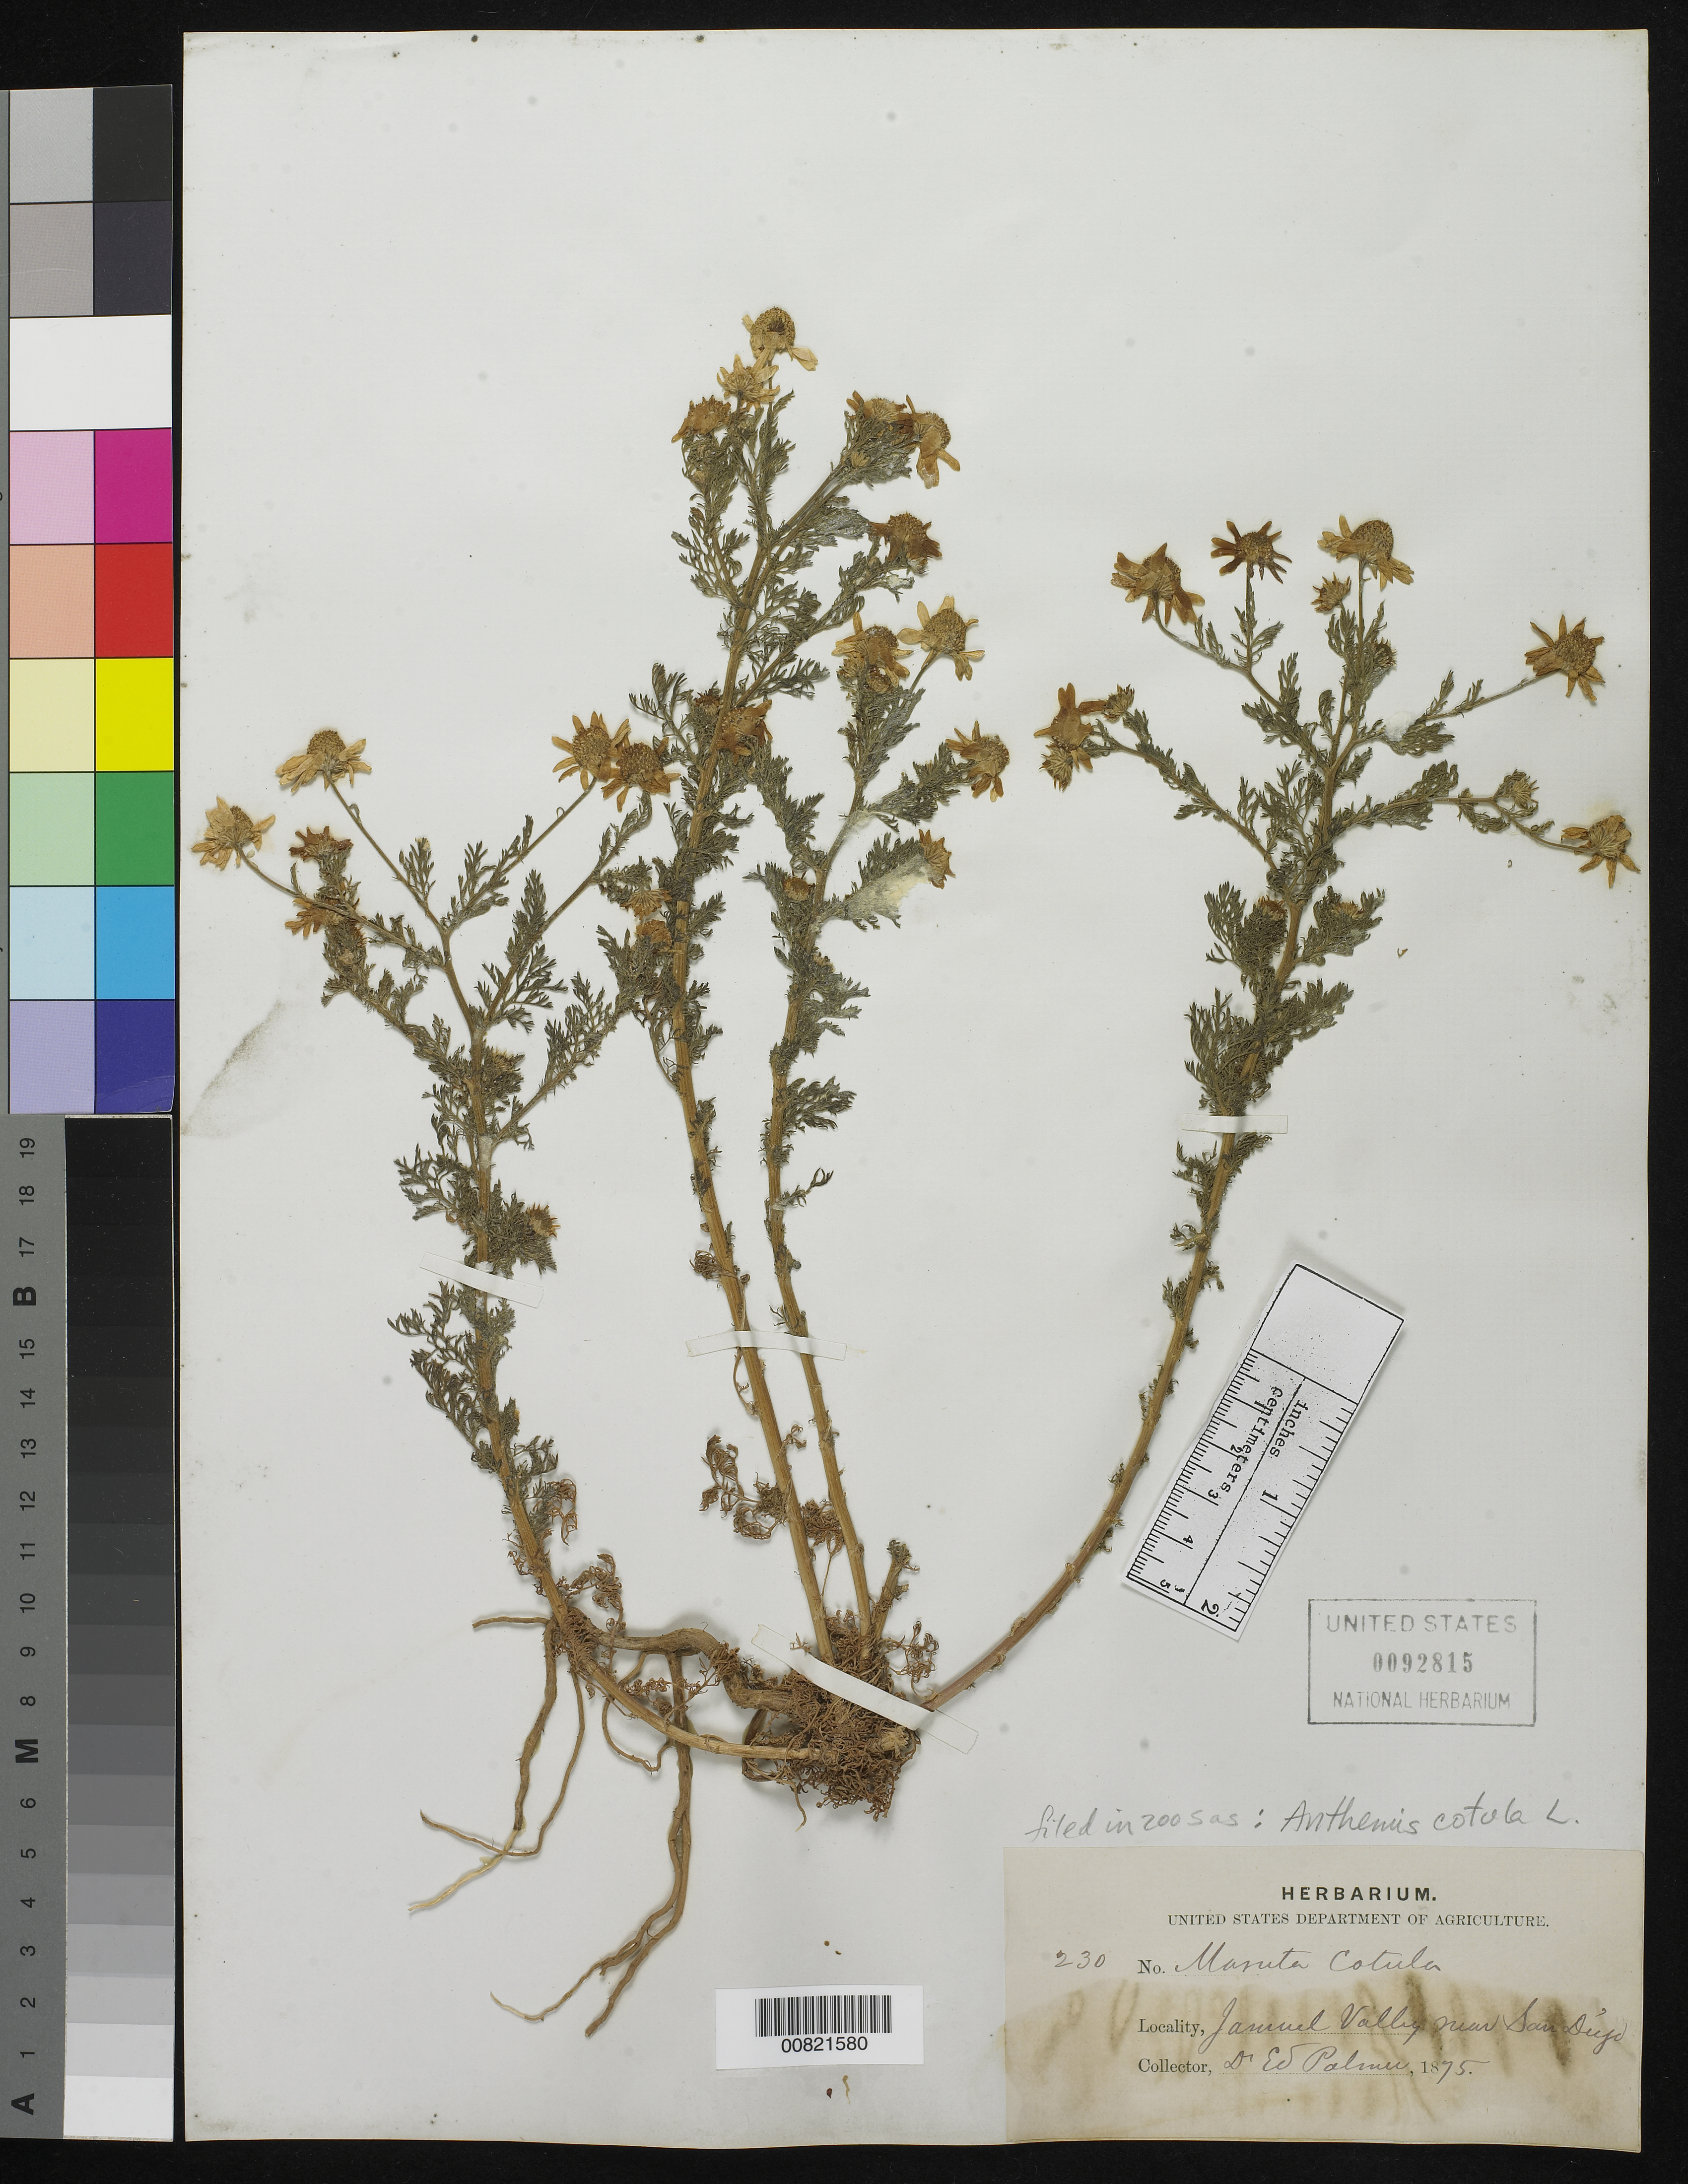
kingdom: Plantae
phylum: Tracheophyta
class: Magnoliopsida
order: Asterales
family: Asteraceae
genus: Anthemis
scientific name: Anthemis cotula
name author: L.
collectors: E. Palmer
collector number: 230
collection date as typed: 1875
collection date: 1875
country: United States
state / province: California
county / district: San Diego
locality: Jamul Valley near San Diego, California.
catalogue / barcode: US 92815